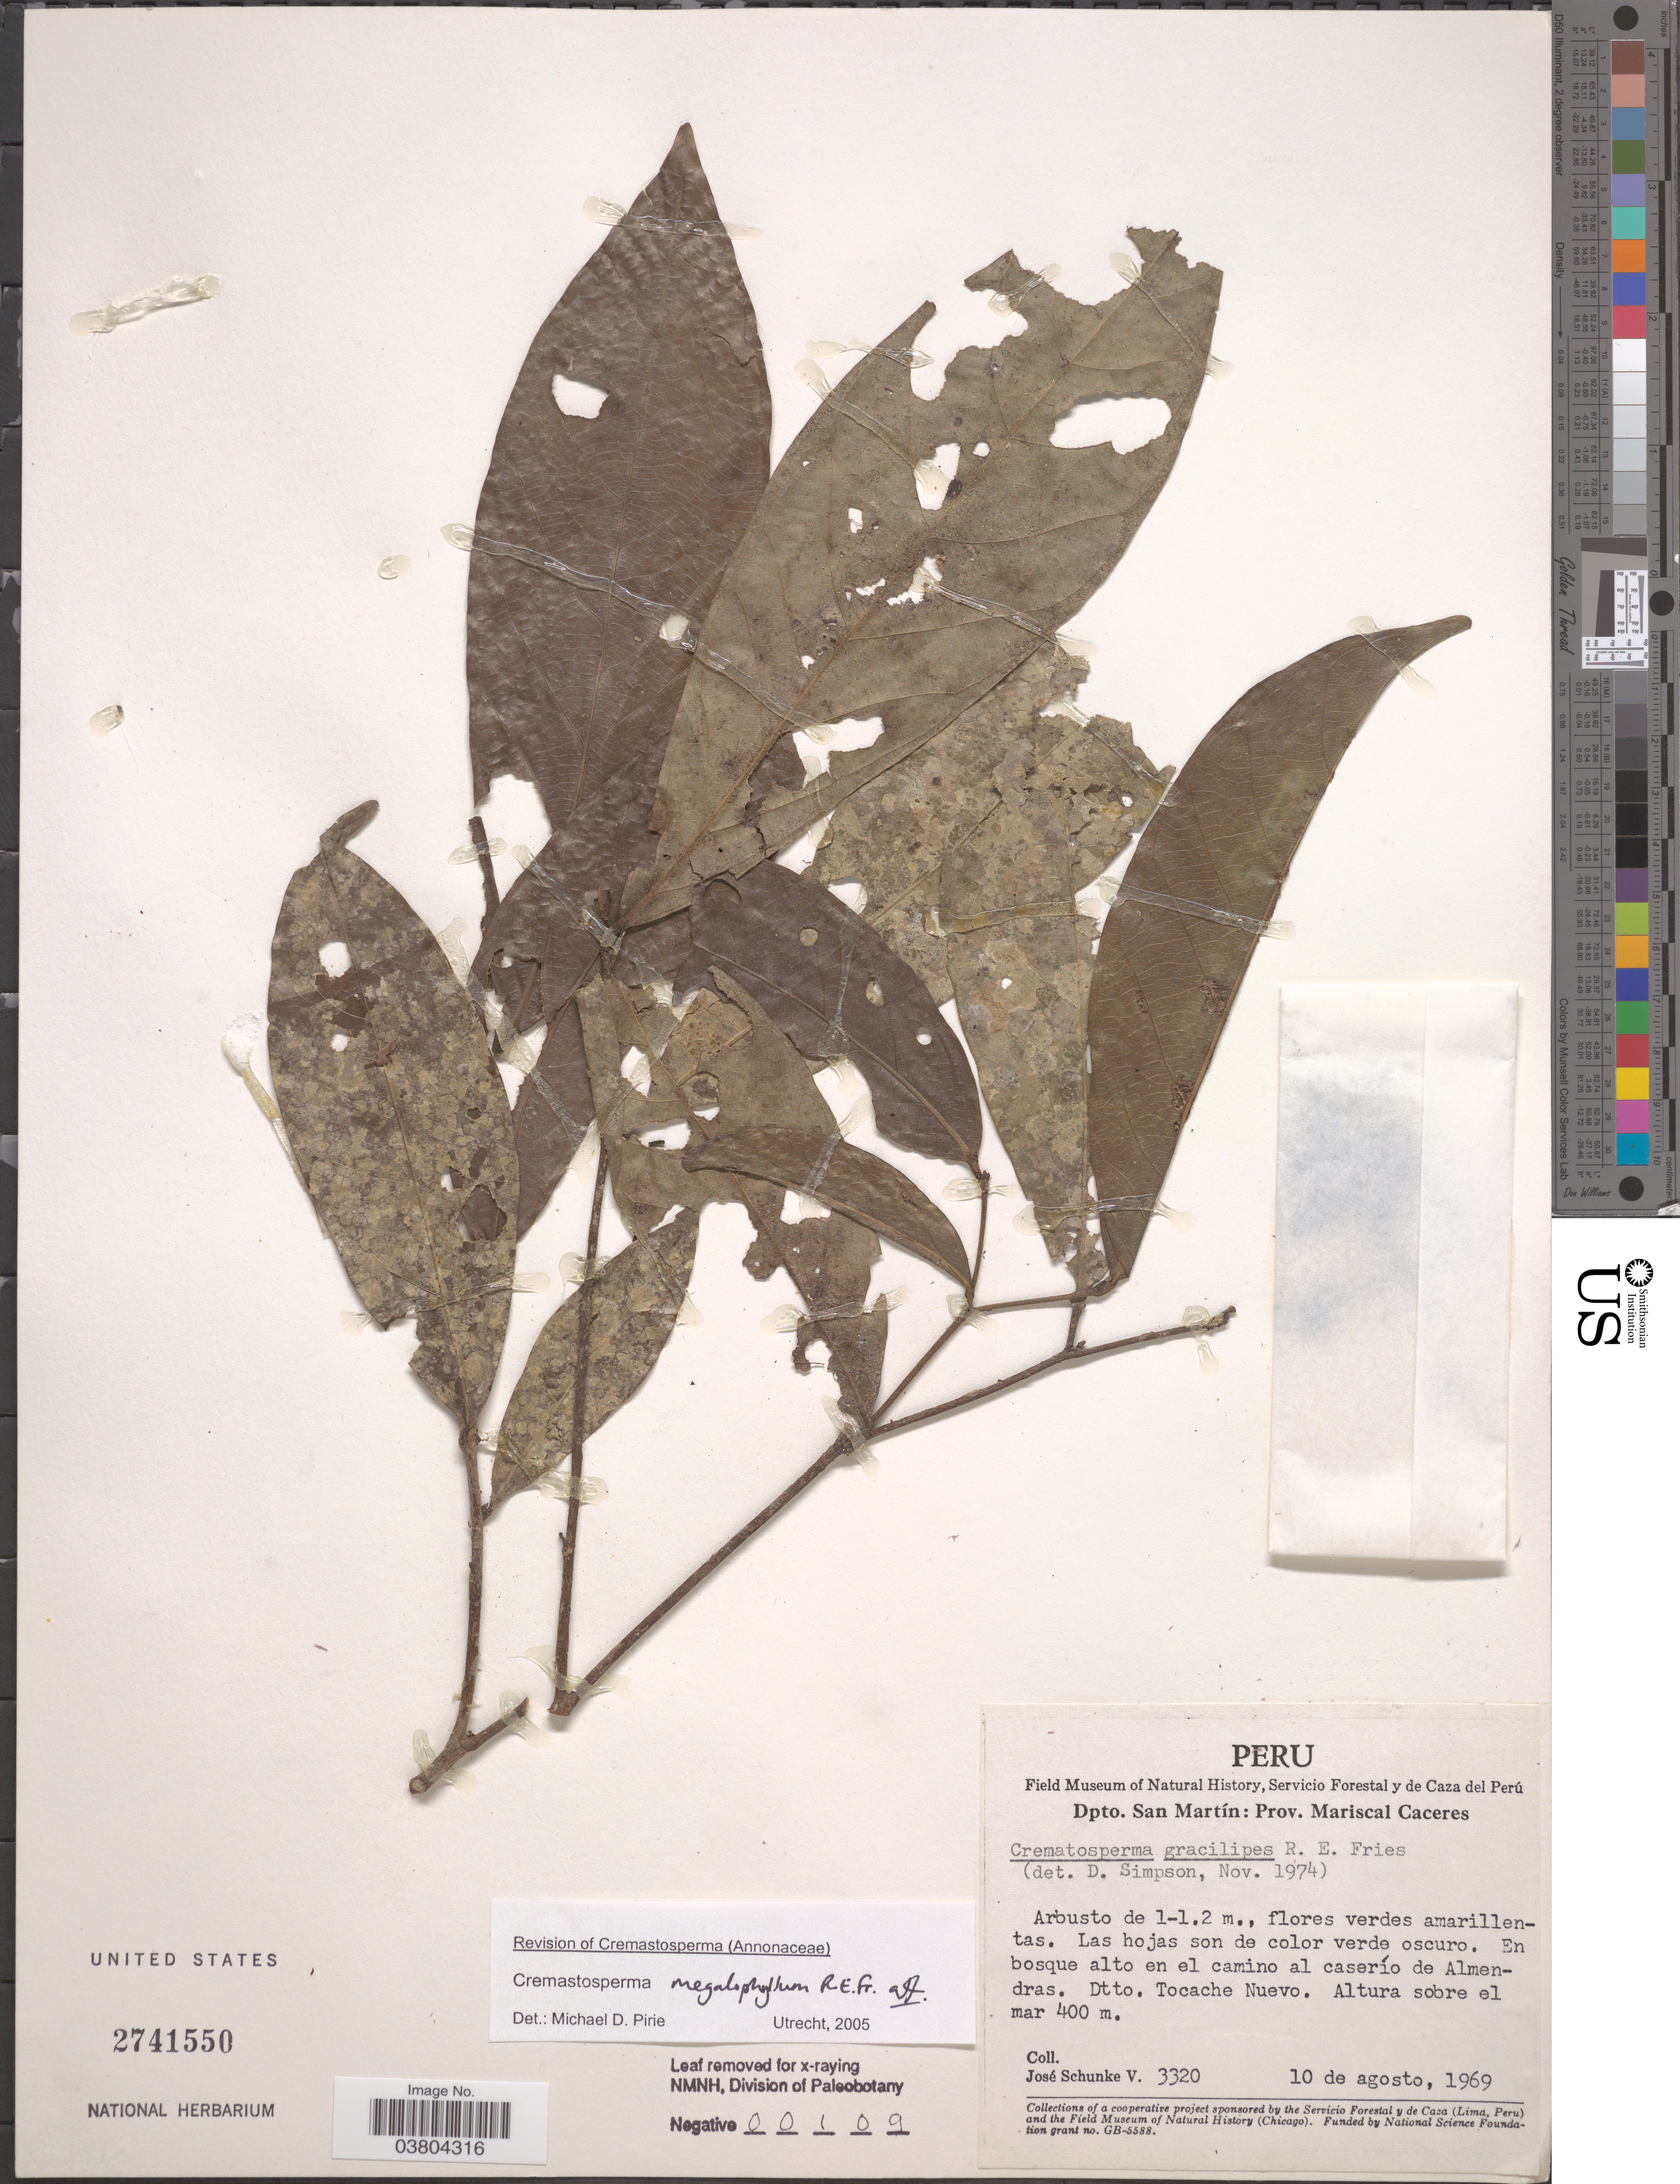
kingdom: Plantae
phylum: Tracheophyta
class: Magnoliopsida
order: Magnoliales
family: Annonaceae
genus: Cremastosperma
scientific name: Cremastosperma megalophyllum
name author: R.E. Fr.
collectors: J. Schunke Vigo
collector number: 3320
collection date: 1969-08-10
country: Peru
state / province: San Martín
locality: Dpto. San Martín: Prov. Mariscal Caceres. En bosque alto en el camino al caserío de Almendras. Dtto. Tocache Nuevo.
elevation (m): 400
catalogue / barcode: US 2741550